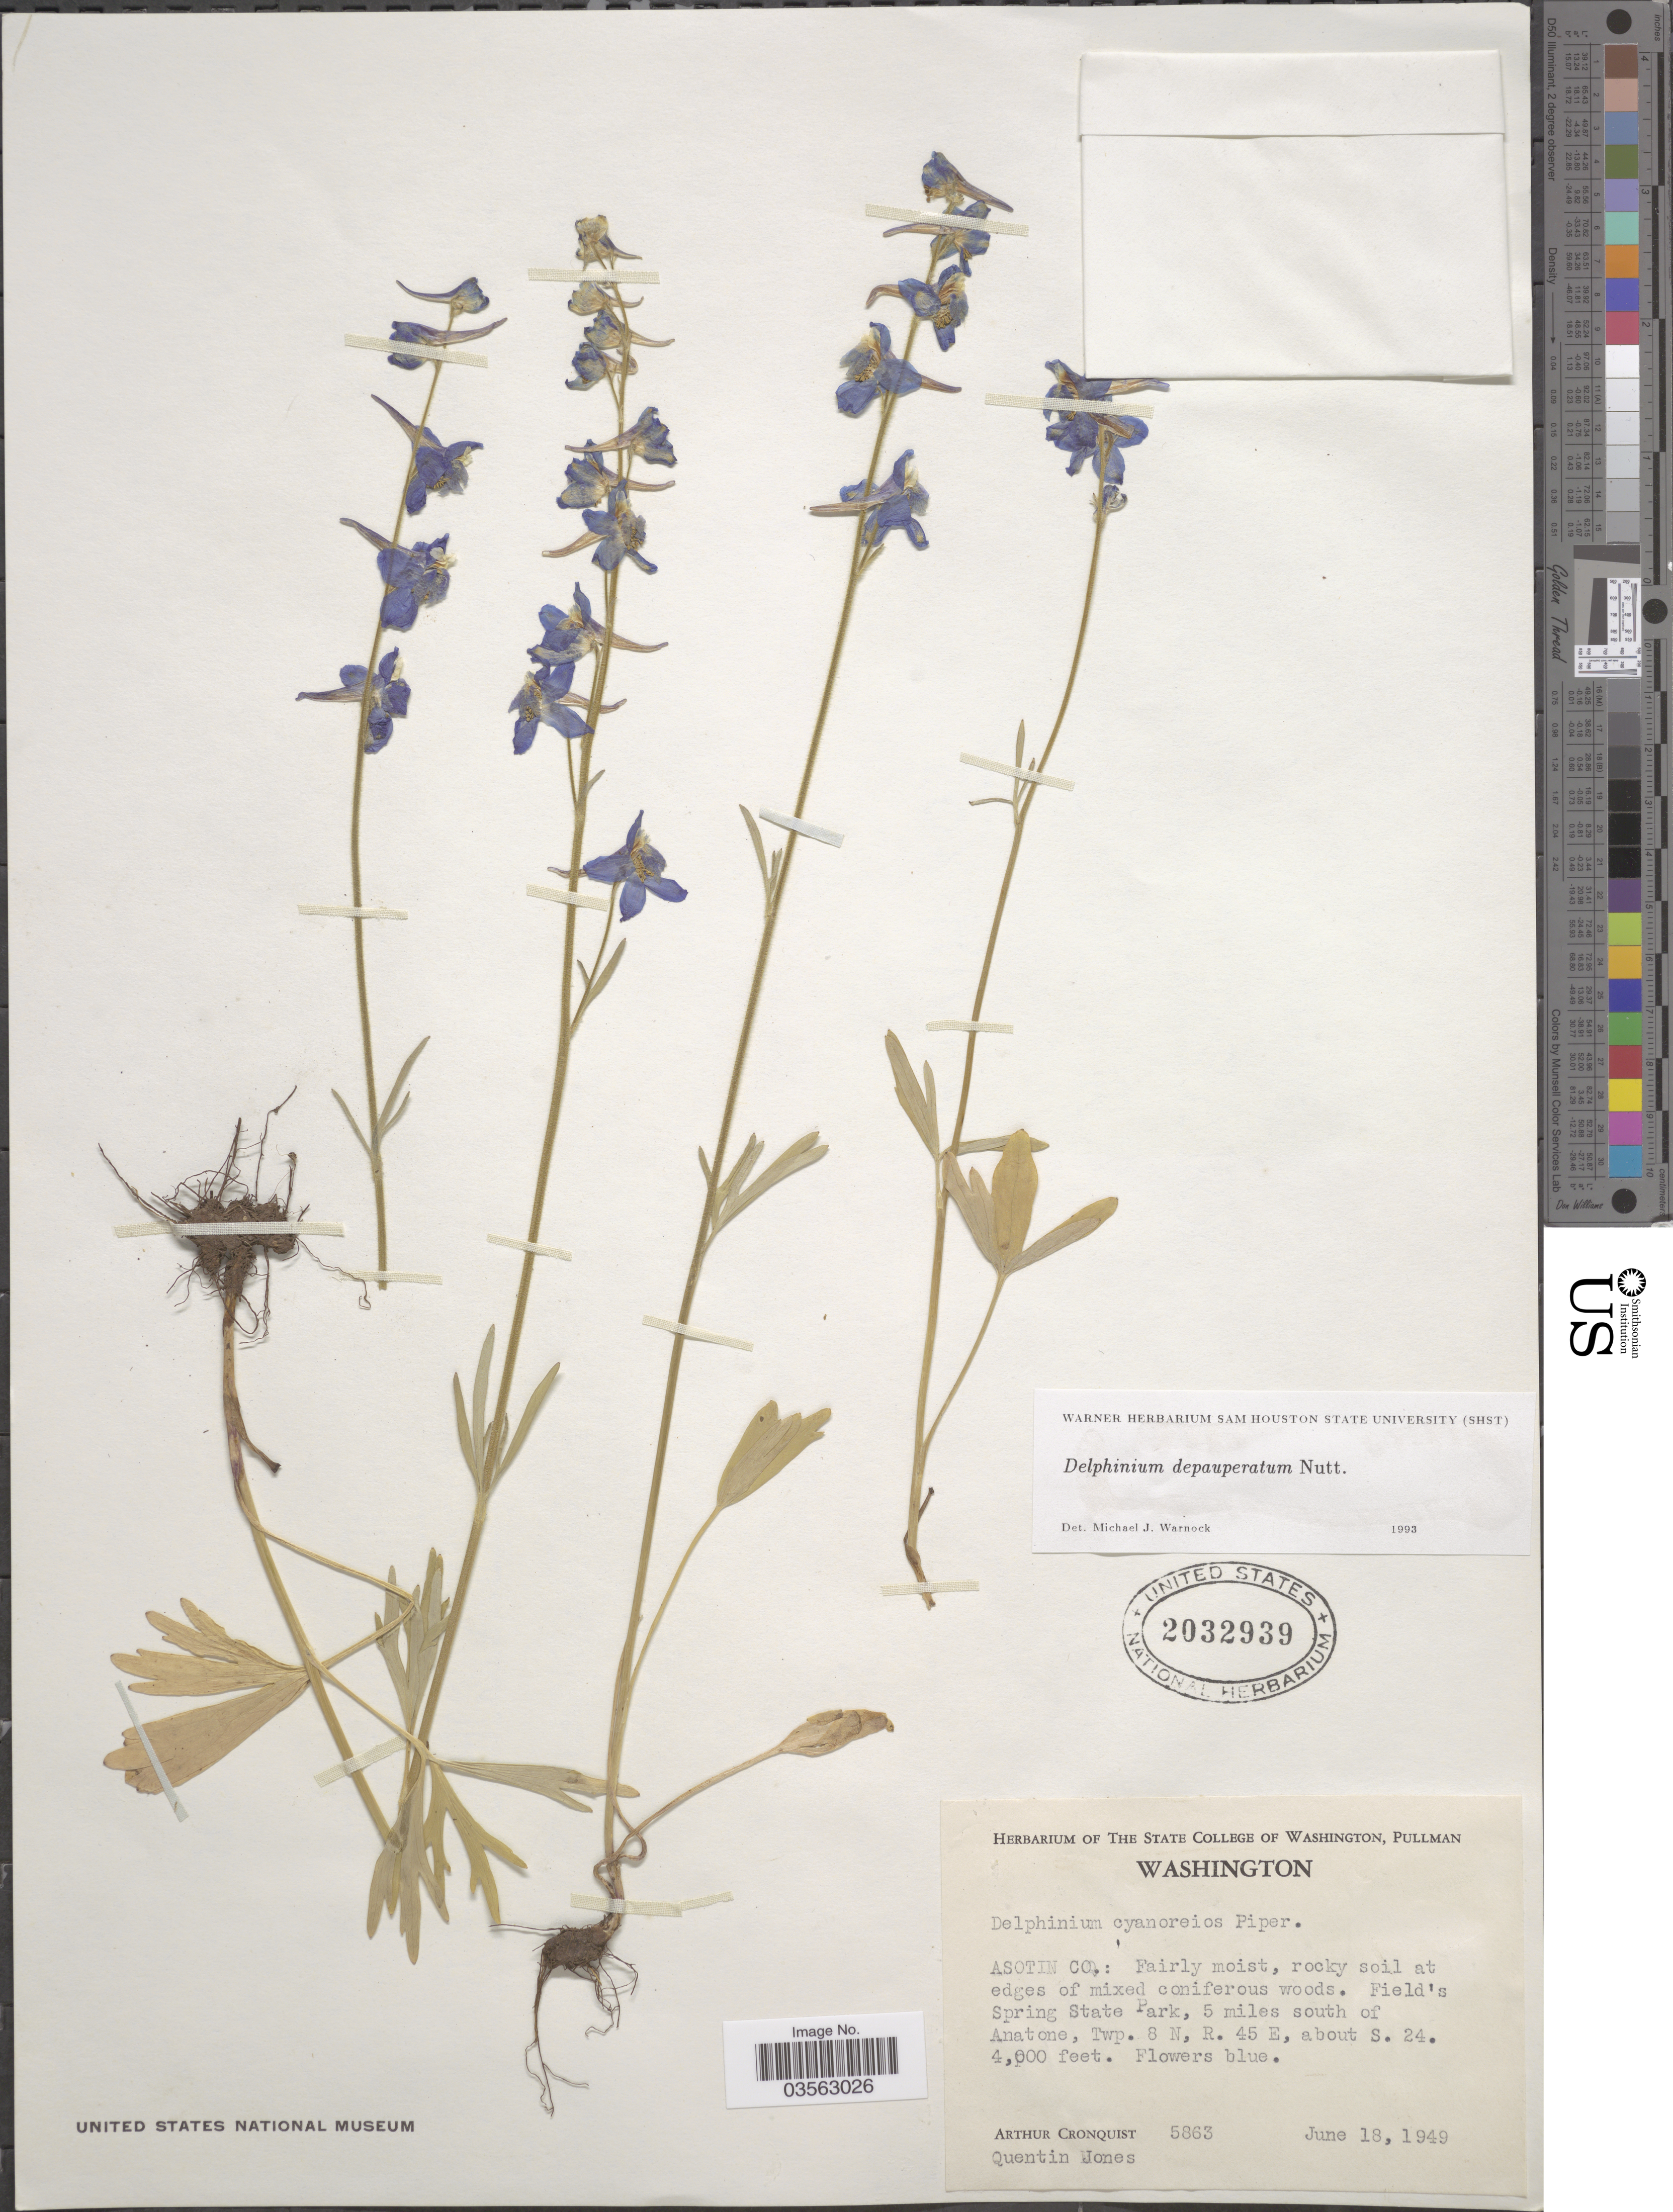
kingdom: Plantae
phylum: Tracheophyta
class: Magnoliopsida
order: Ranunculales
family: Ranunculaceae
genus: Delphinium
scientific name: Delphinium depauperatum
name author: Nutt.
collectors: A. J. Cronquist & Q. Jones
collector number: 5863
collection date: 1949-06-18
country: United States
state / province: Washington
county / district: Asotin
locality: Asotin Co.: Field's Spring State Park, 5 miles south of Anatone, Twp. 8 N, R. 45 E, about S. 24.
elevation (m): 1219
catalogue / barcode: US 2032939